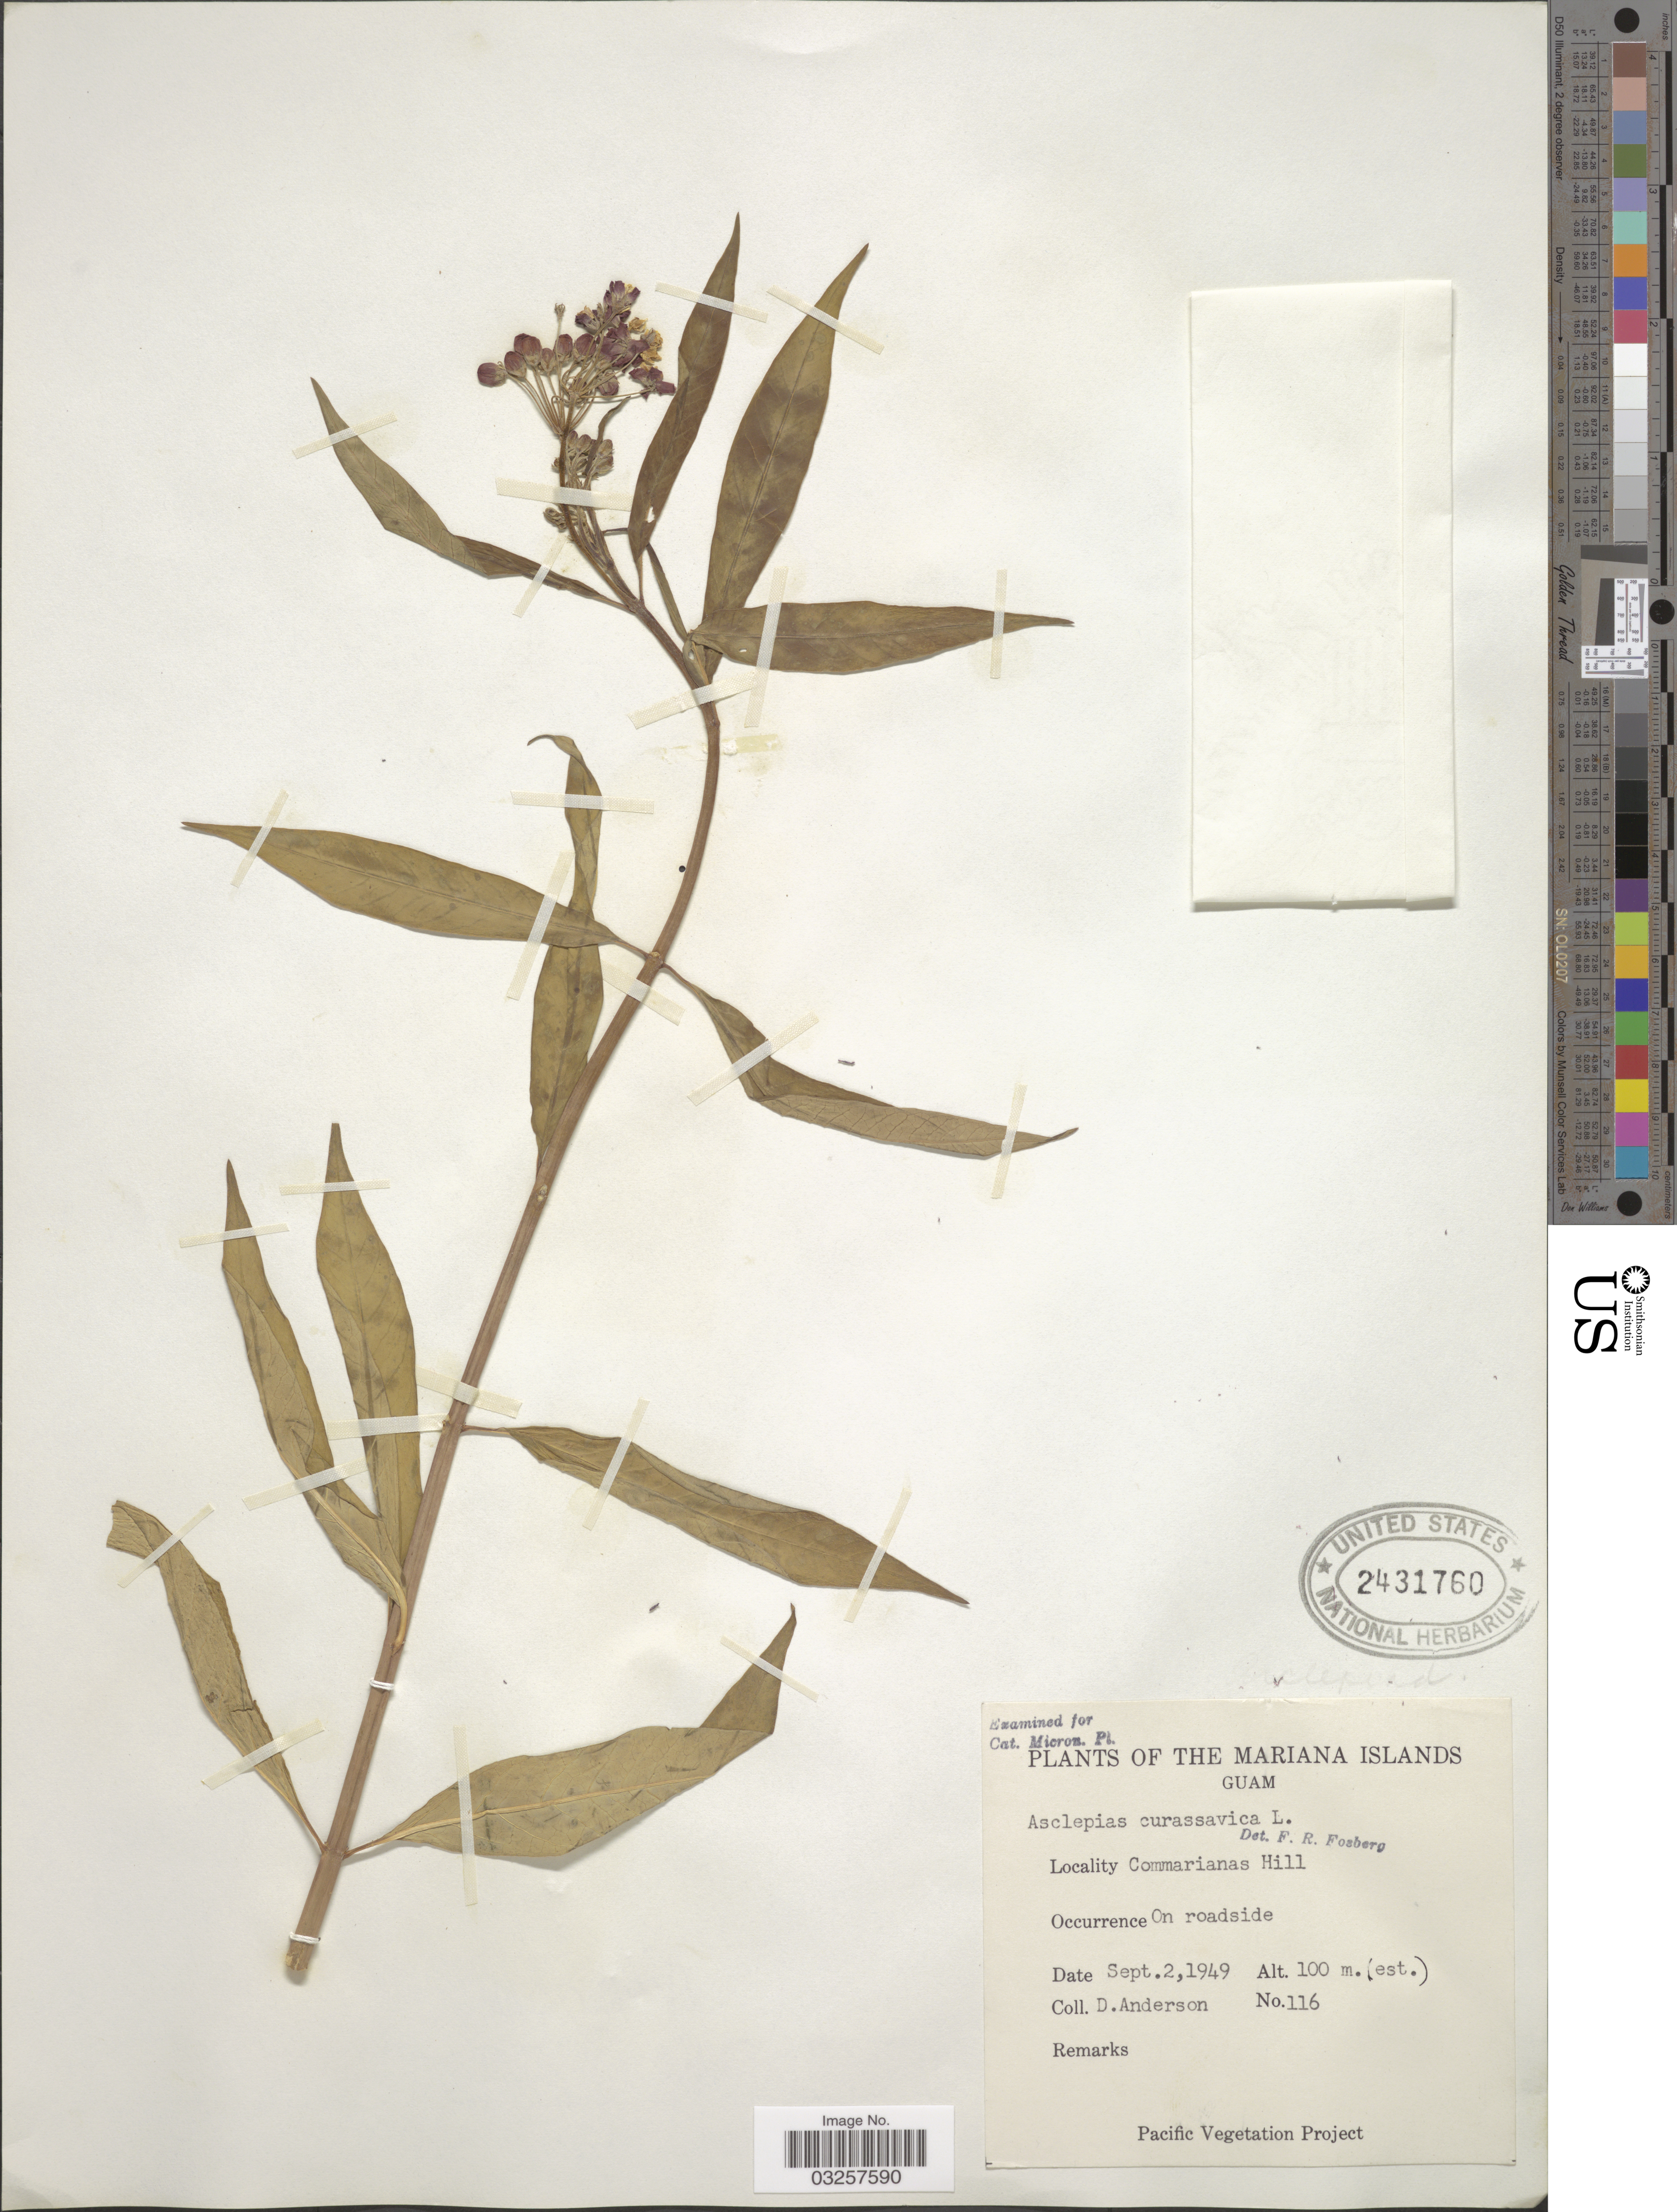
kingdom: Plantae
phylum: Tracheophyta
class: Magnoliopsida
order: Gentianales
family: Apocynaceae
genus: Asclepias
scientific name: Asclepias curassavica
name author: L.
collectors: D. Anderson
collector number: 116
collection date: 1949-09-02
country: Guam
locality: Mariana Islands. Commarianas Hill.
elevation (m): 100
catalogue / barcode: US 2431760